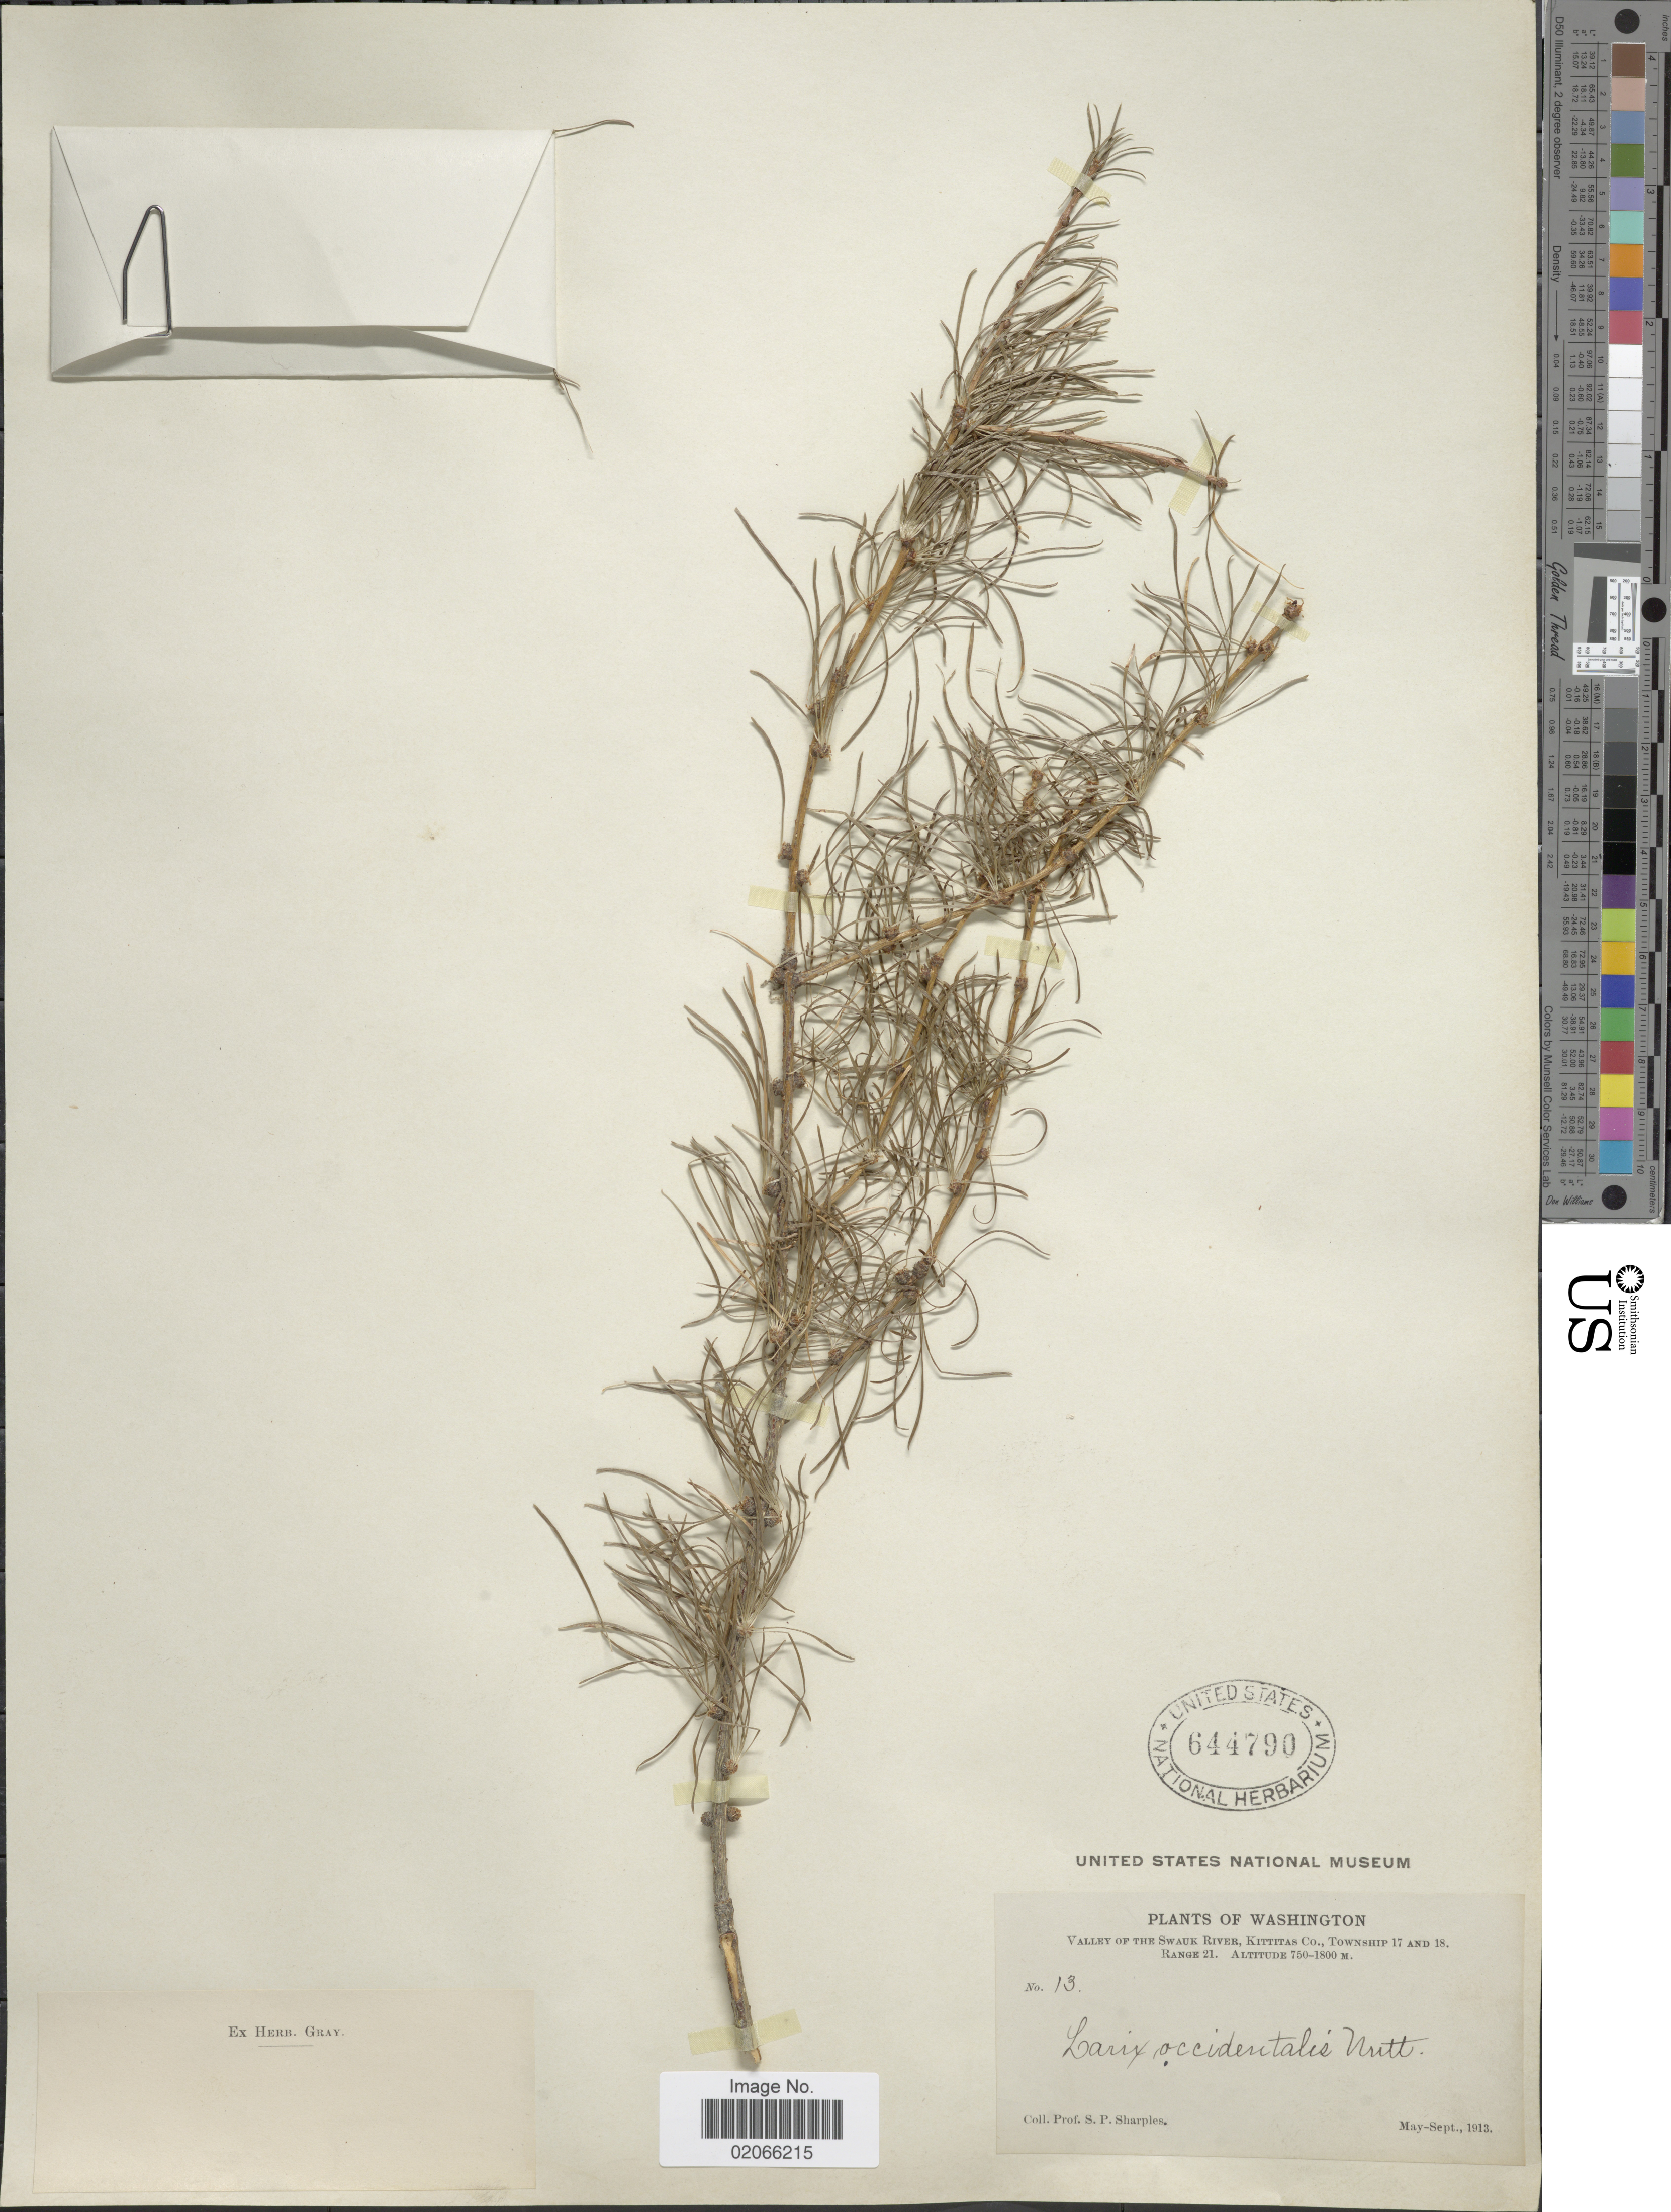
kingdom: Plantae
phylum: Tracheophyta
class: Pinopsida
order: Pinales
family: Pinaceae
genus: Larix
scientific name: Larix occidentalis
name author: Nutt.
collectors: S. Sharples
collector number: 13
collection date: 1913-05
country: United States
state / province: Washington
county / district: Kittitas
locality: Washington. Valley of the Swauk River, Kittitas Co., Township 17 and 18. range 21.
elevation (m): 750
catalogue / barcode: US 644790